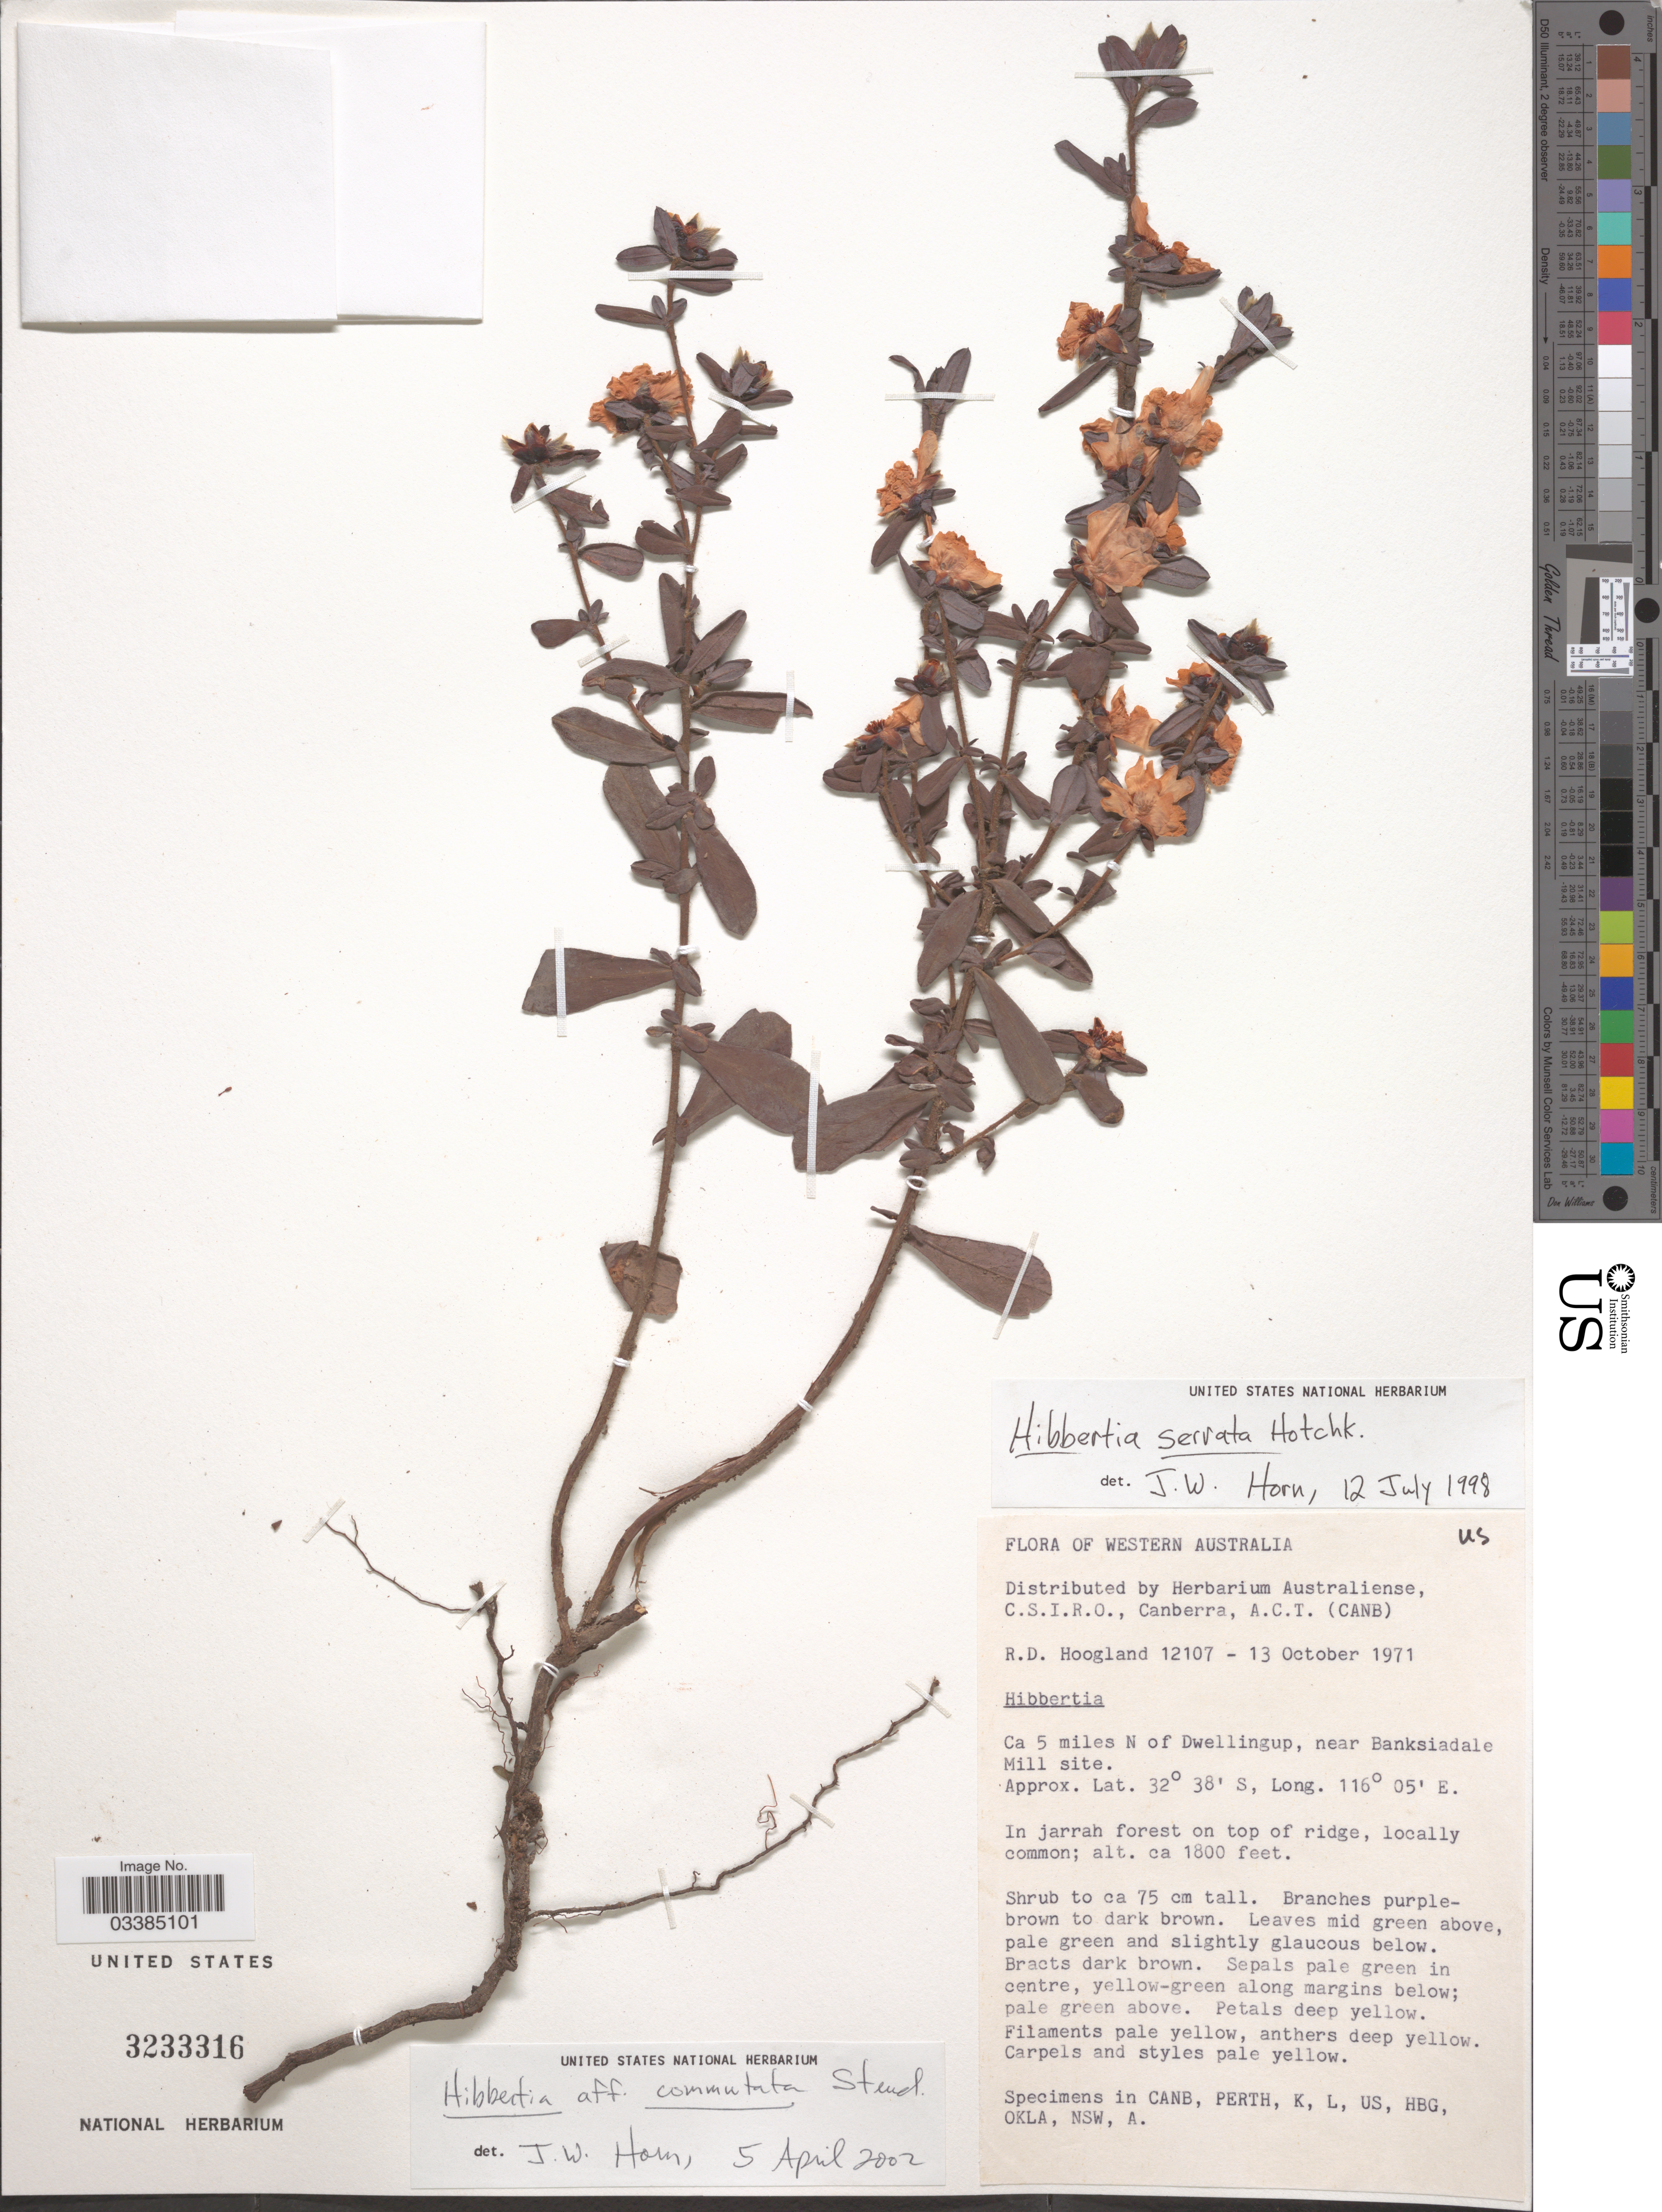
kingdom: Plantae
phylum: Tracheophyta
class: Magnoliopsida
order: Dilleniales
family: Dilleniaceae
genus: Hibbertia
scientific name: Hibbertia serrata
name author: Hotchkiss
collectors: R. D. Hoogland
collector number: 12107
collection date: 1971-10-13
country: Australia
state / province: Western Australia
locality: Ca 5 miles N of Dwellingup, near Banksiadale Mill site. In jarrah forest on top of ridge.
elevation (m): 549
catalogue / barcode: US 3233316